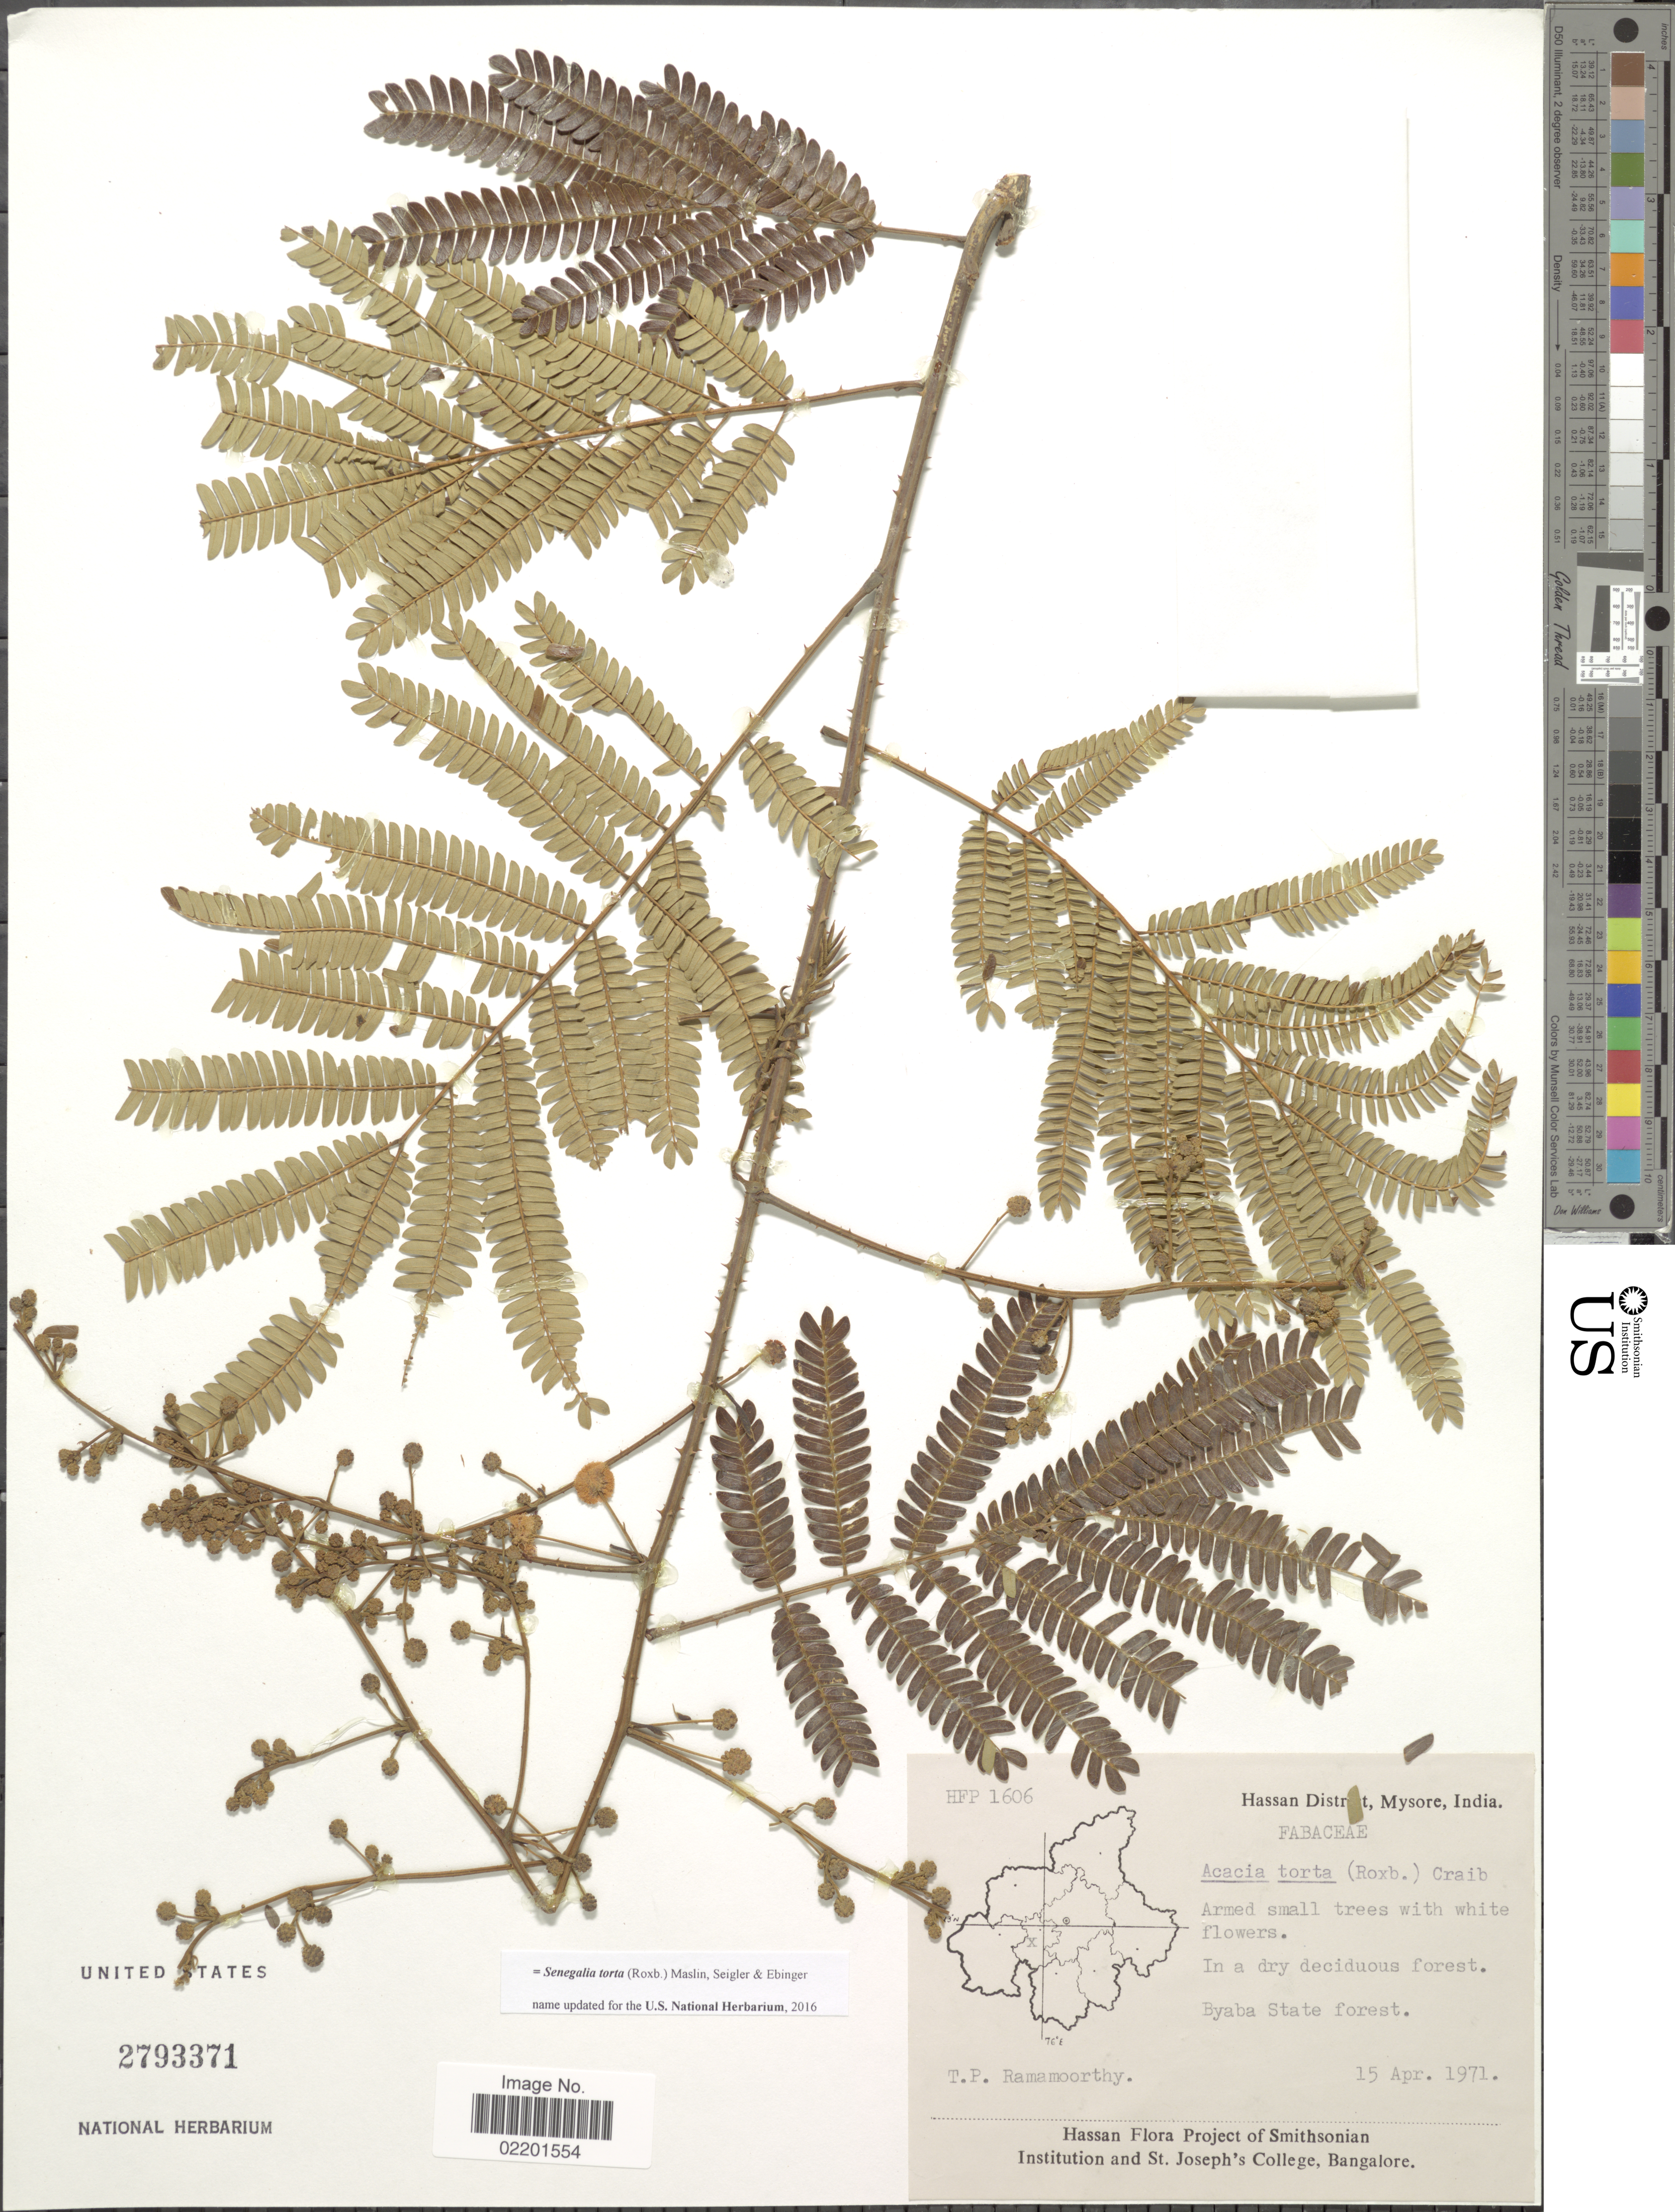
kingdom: Plantae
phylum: Tracheophyta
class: Magnoliopsida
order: Fabales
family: Fabaceae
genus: Senegalia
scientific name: Senegalia torta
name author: (Roxb.) Maslin et al.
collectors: T. P. Ramamoorthy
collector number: HFP 1606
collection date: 1971-04-15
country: India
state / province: Karnataka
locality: Hassan District, Mysore, India. Byaba State Forest.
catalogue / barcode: US 2793371